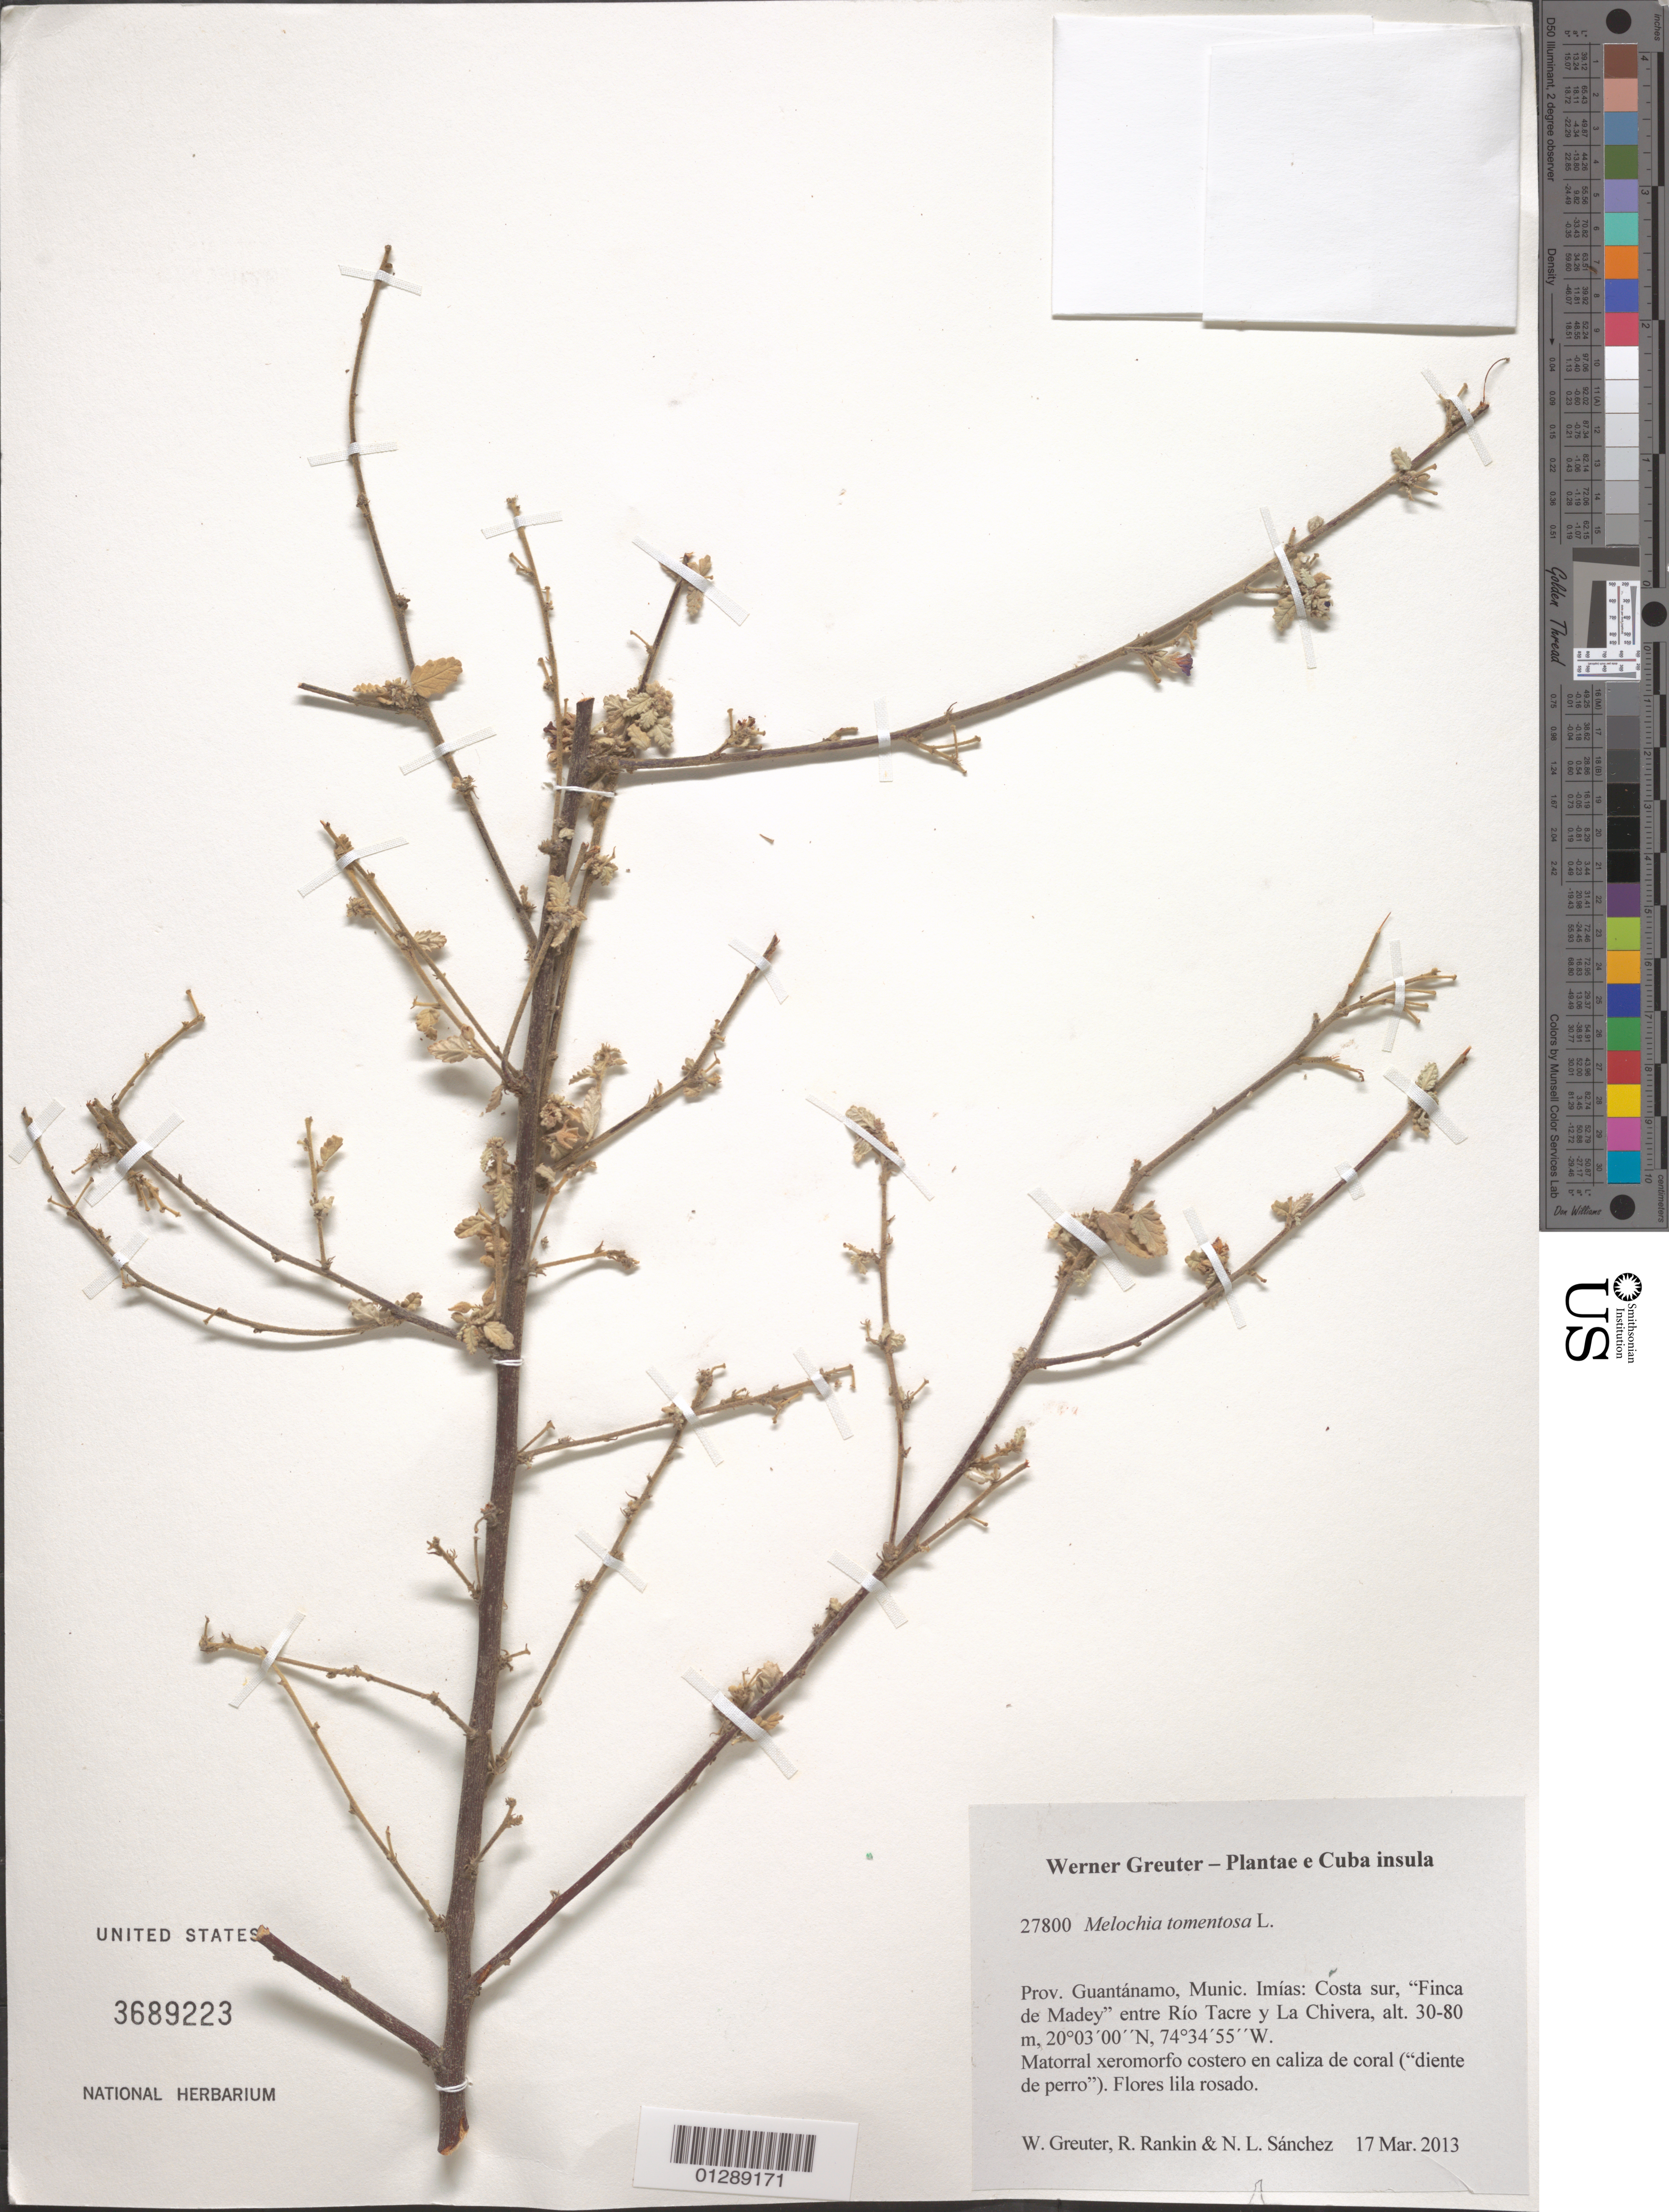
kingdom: Plantae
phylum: Tracheophyta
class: Magnoliopsida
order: Malvales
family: Malvaceae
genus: Melochia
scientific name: Melochia tomentosa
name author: L.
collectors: W. R. Greuter, R. Rankin Rodriguez & N. Sanchez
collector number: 27800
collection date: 2013-03-17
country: Cuba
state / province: Guantanamo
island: Cuba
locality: Munic. Imías: Costa sur "Finca de Madey" entre Río Tacre y La Chivera.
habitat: Matorral xeromorfo costero en caliza de coral ("diente de perro").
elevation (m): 30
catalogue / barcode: US 3689223